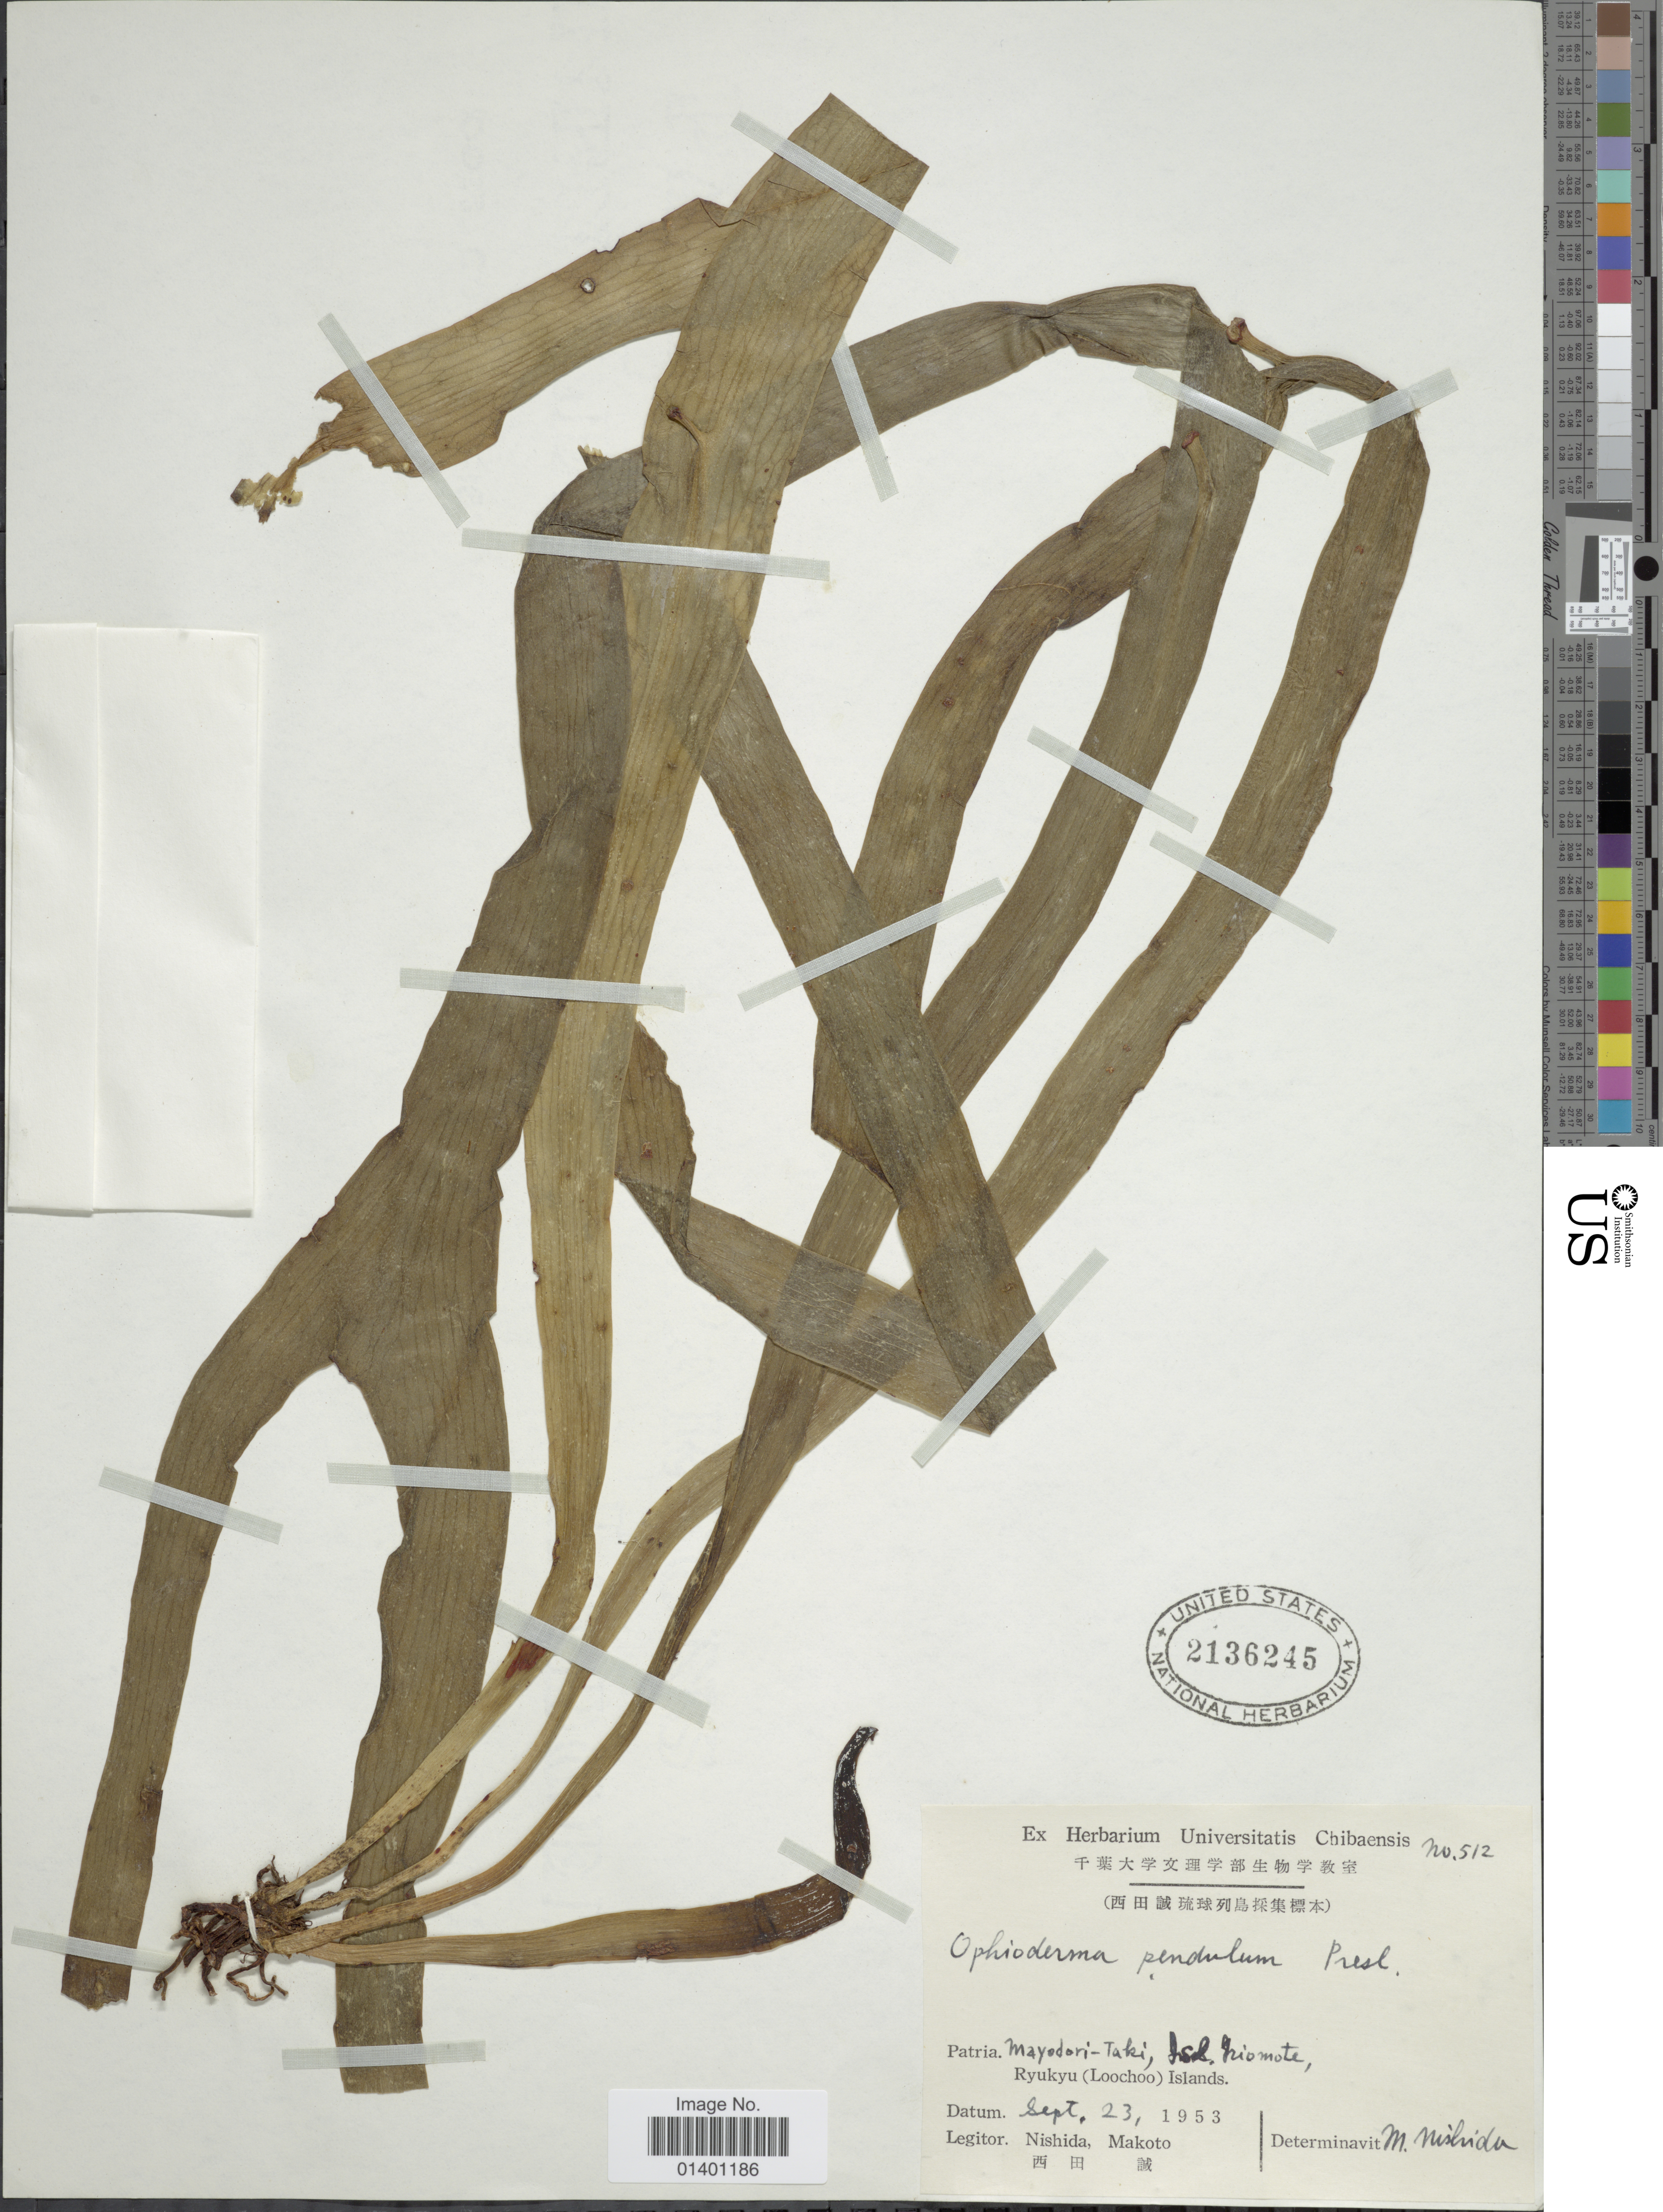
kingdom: Plantae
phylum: Tracheophyta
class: Polypodiopsida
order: Ophioglossales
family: Ophioglossaceae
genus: Ophioglossum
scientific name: Ophioglossum pendulum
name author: L.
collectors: M. Nishida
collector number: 512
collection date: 1953-09-23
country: Japan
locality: Mayodori-Taki, Isl. Iriomote, Ryukyu (Loochoo) islands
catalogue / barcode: US 2136245